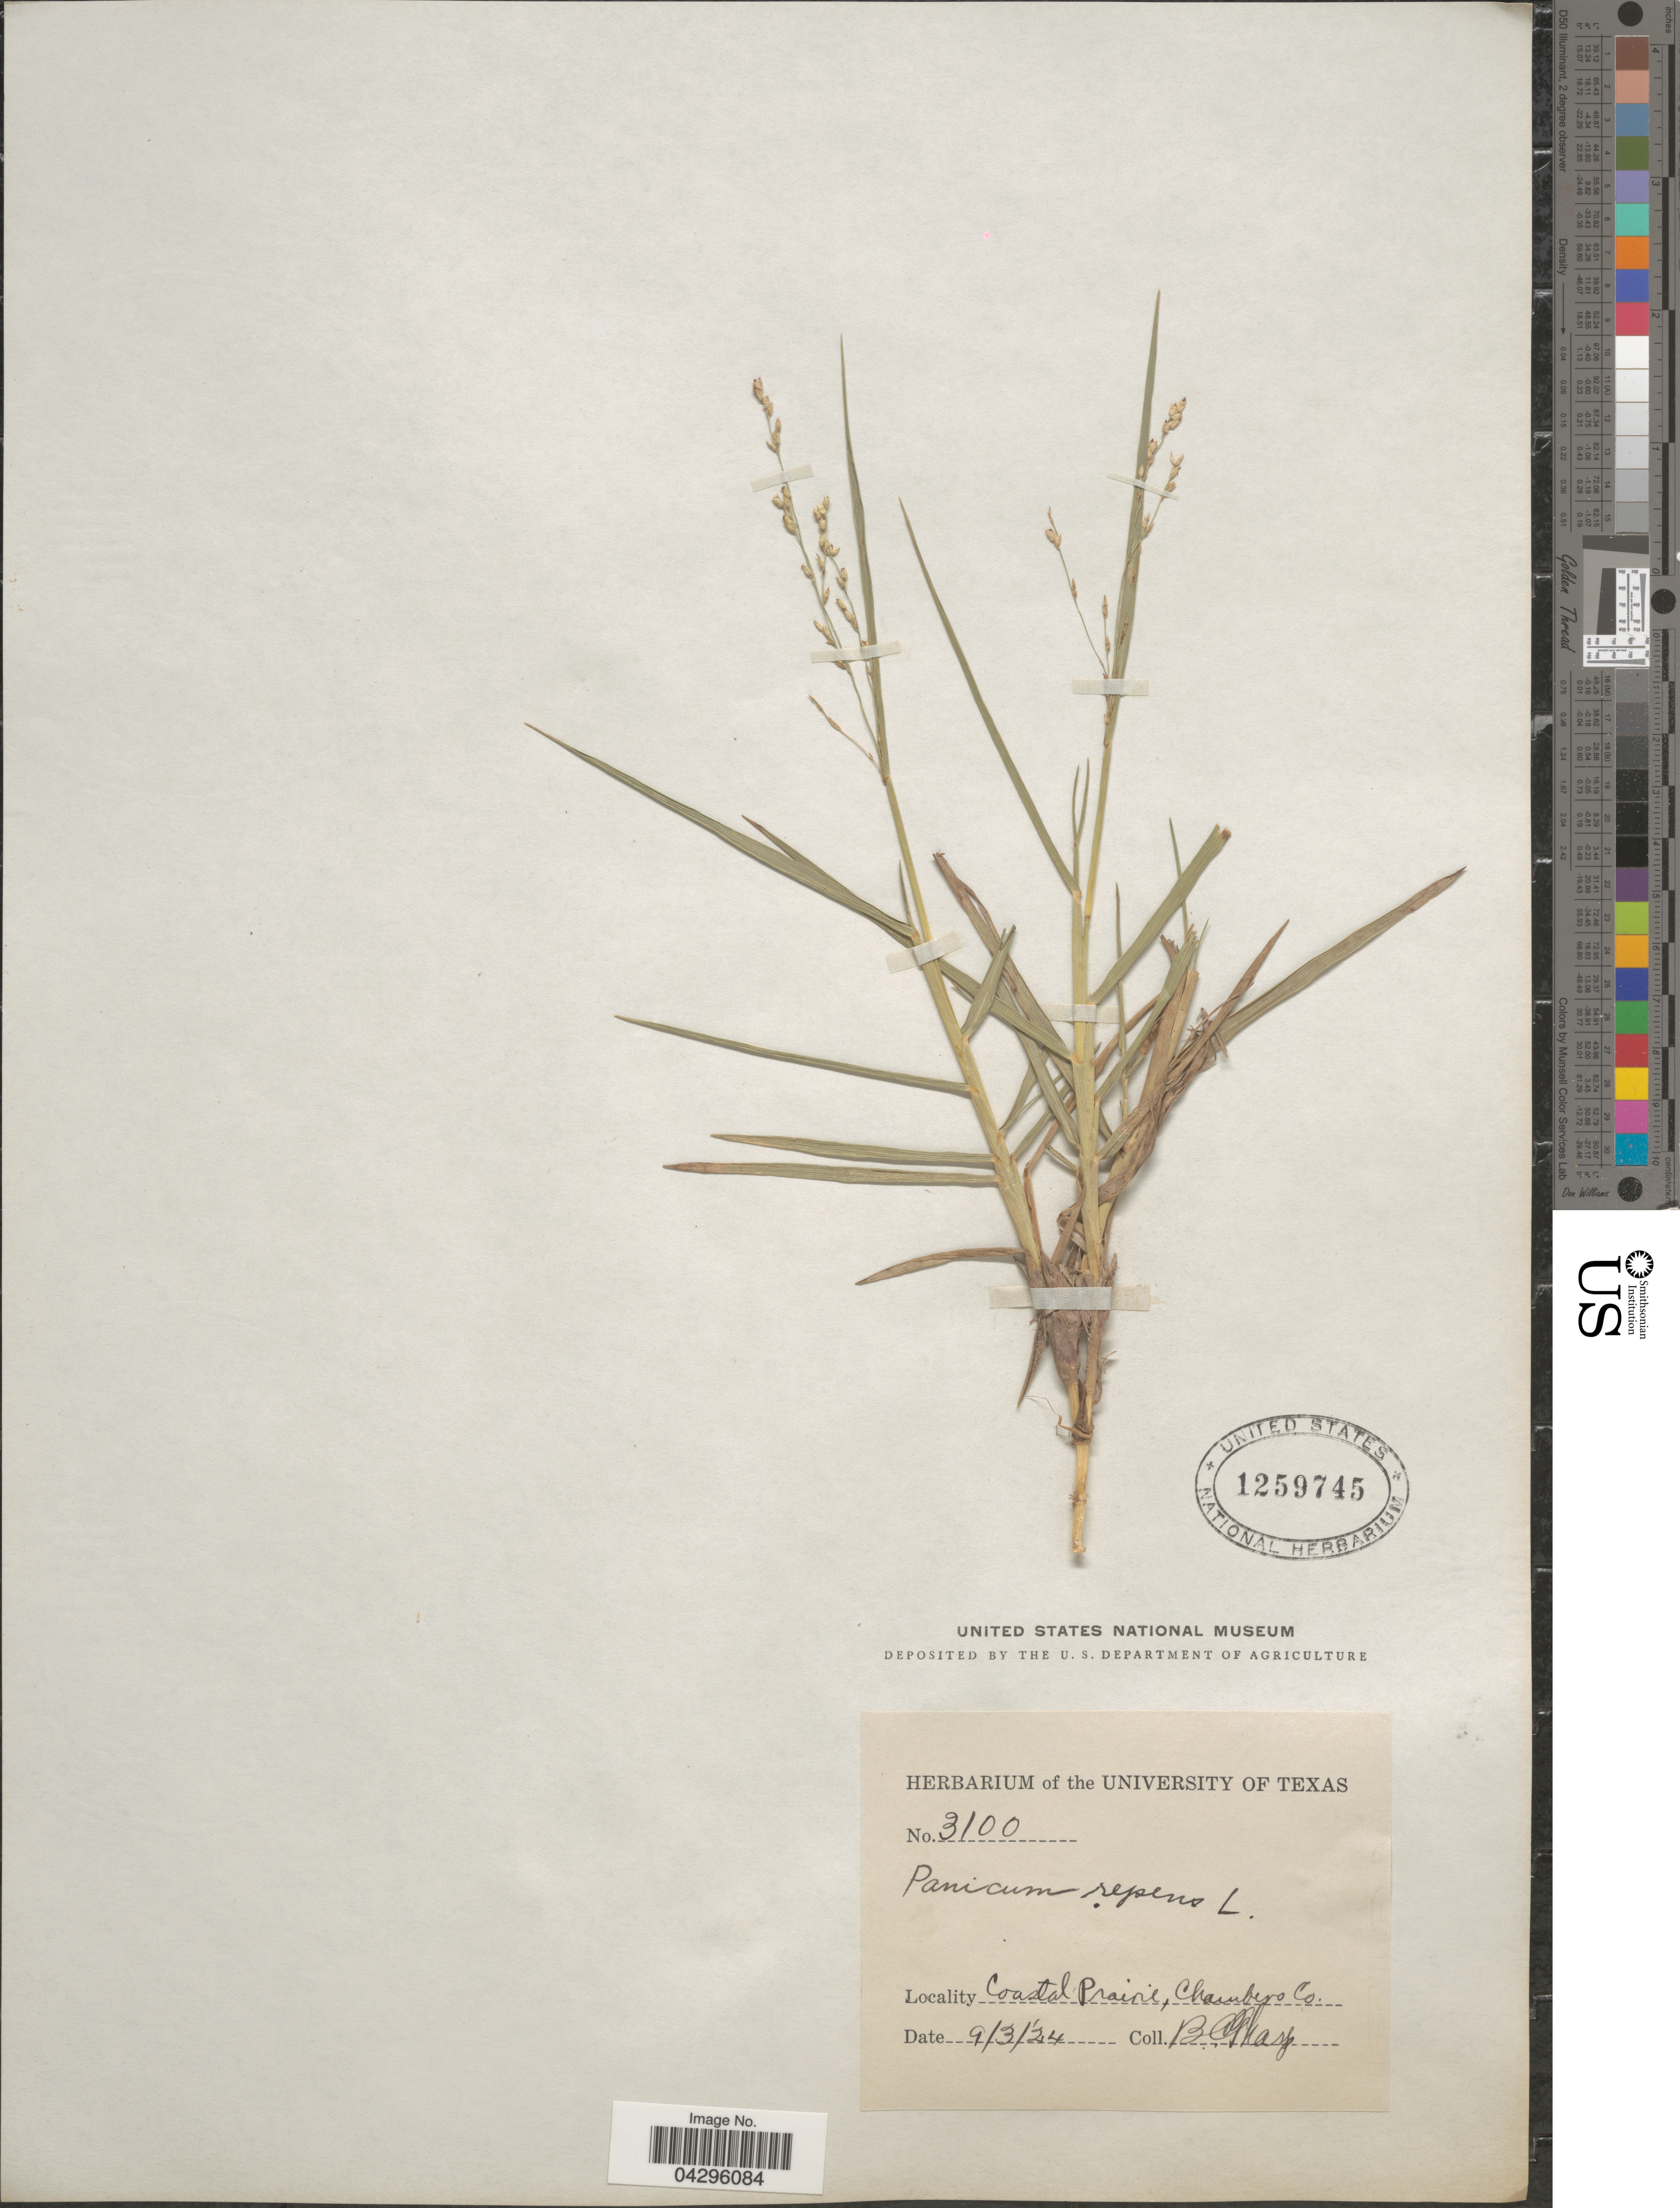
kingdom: Plantae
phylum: Tracheophyta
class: Liliopsida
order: Poales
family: Poaceae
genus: Panicum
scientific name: Panicum repens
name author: L.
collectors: B. Masp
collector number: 3100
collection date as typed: Transcribed d/m/y: 3/9/24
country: United States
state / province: Texas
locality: Coastal Prairie, Chambers Co.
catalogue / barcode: US 1259745